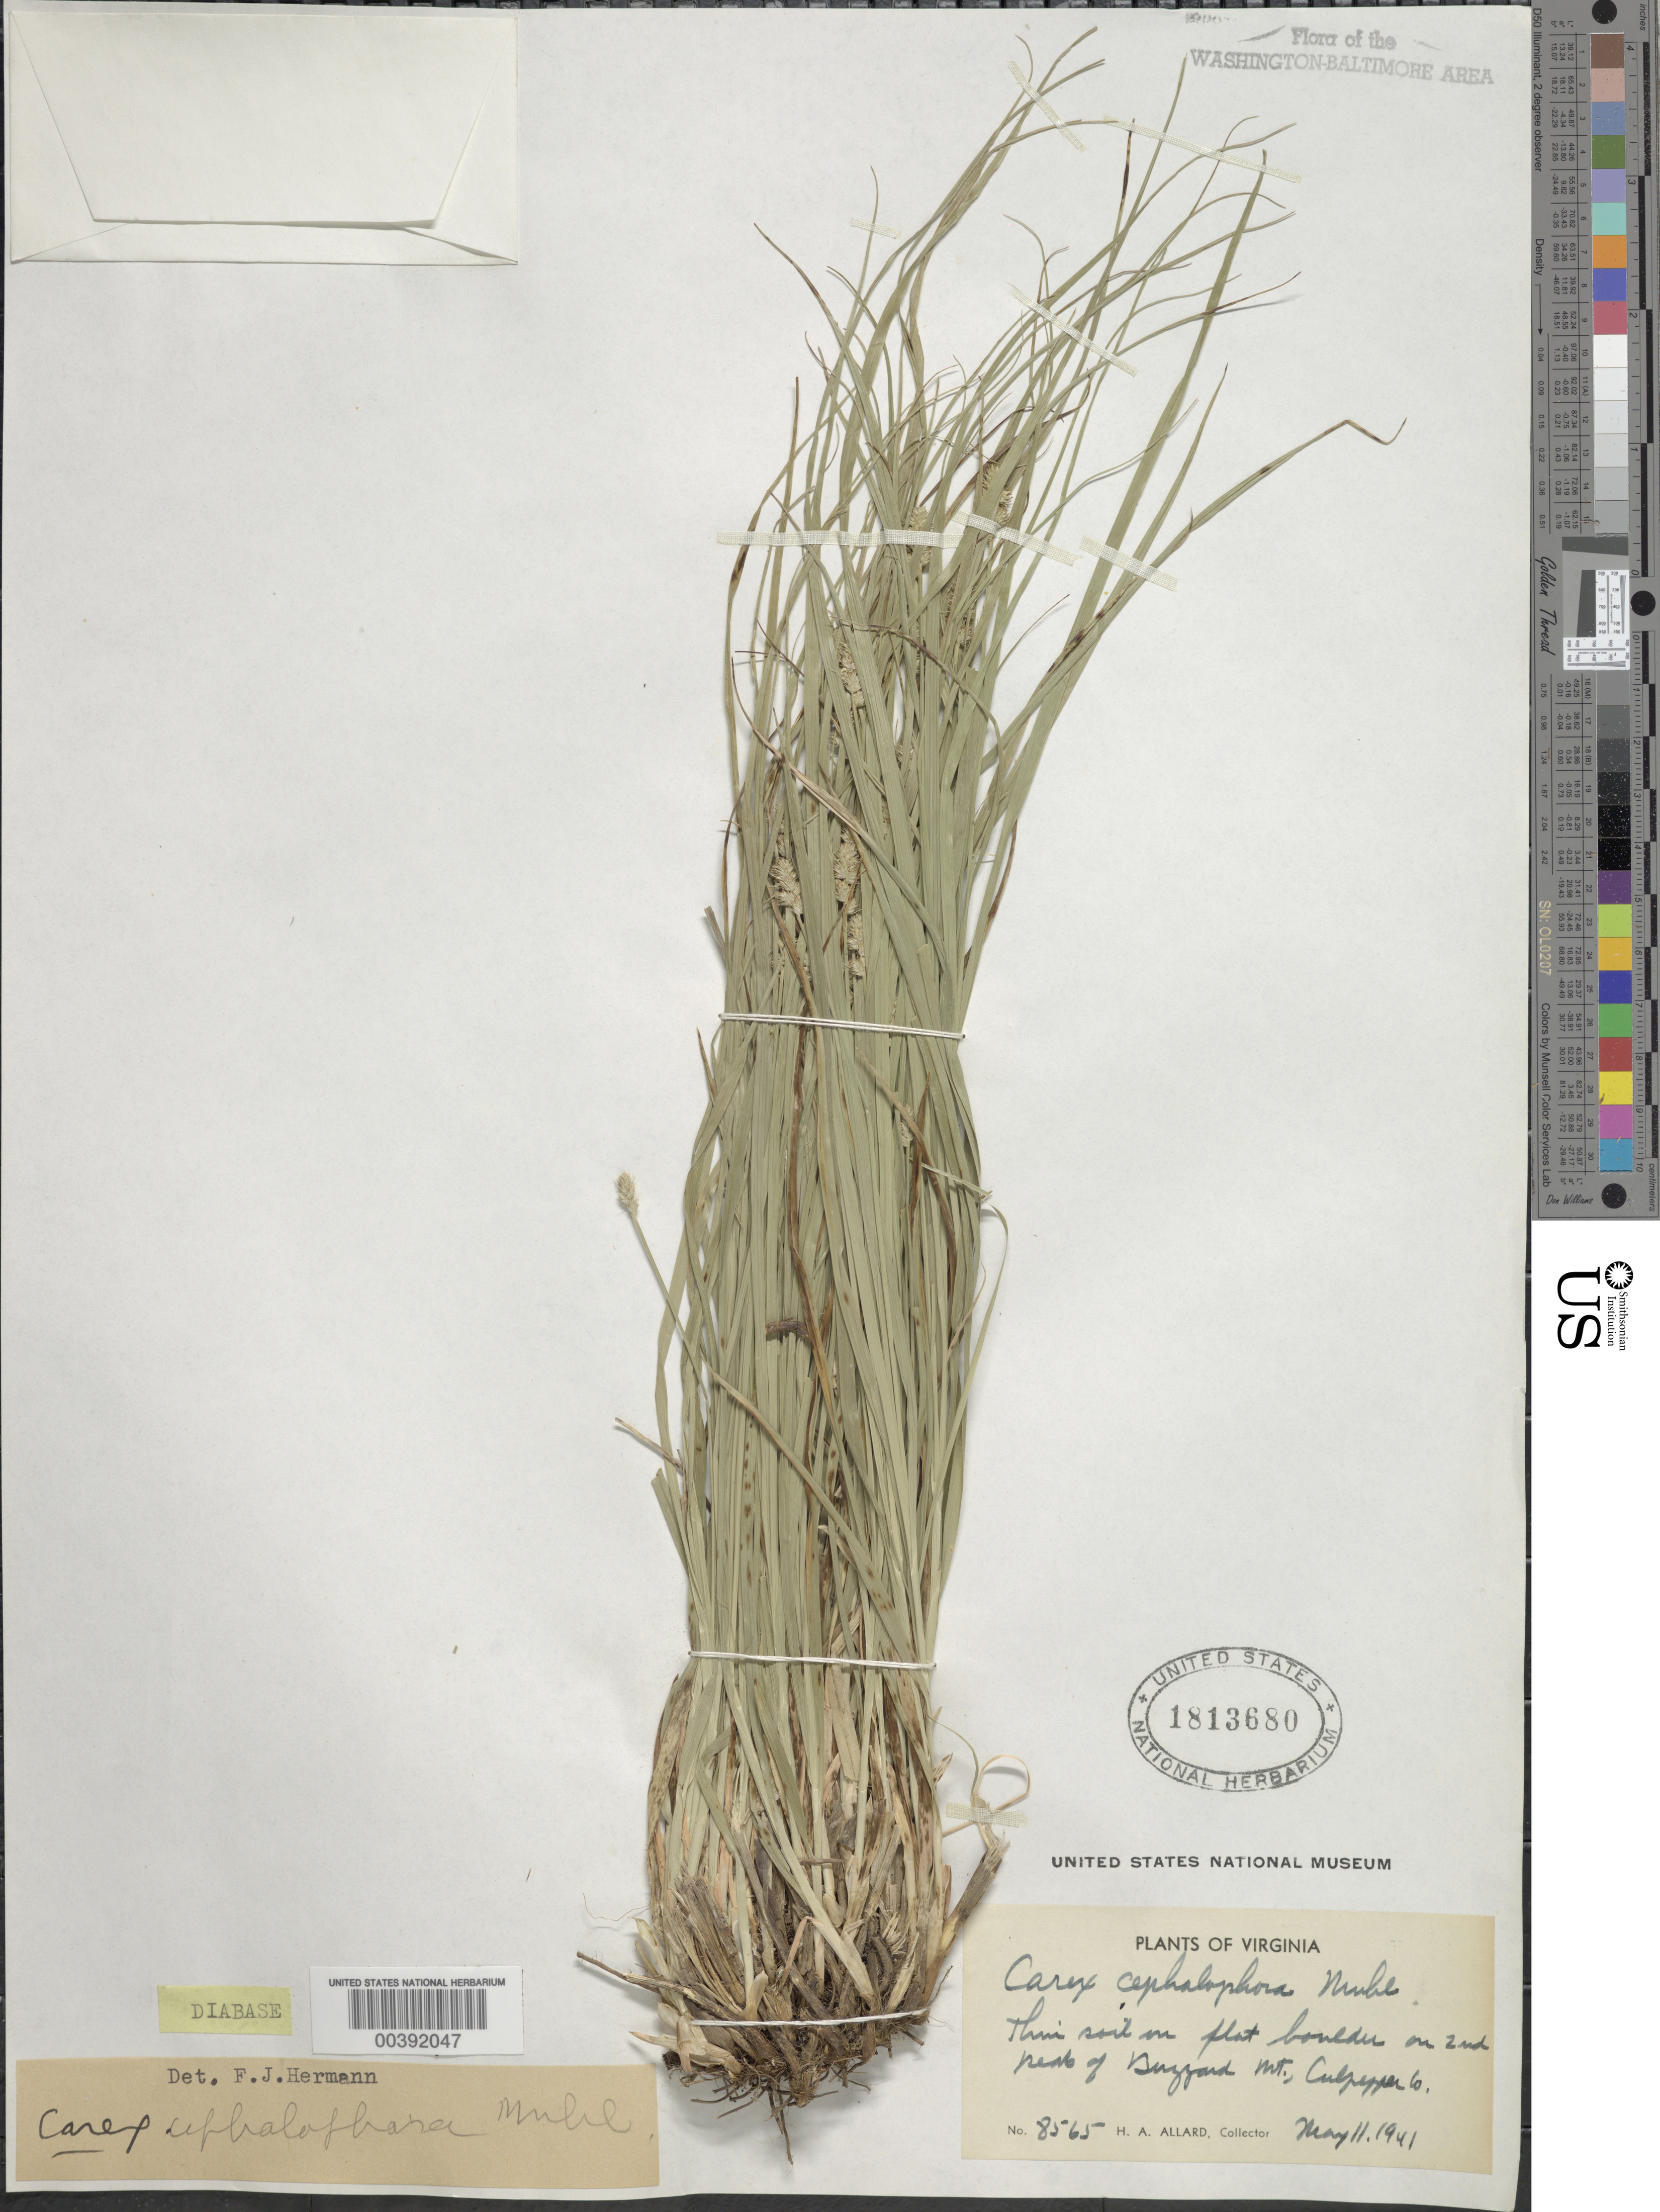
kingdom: Plantae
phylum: Tracheophyta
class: Liliopsida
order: Poales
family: Cyperaceae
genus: Carex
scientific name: Carex cephalophora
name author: Muhl. ex Willd.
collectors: H. A. Allard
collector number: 8565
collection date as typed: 11 May 1941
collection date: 1941-05-11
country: United States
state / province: Virginia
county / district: Culpeper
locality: Buzzard Mountain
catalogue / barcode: US 1813680